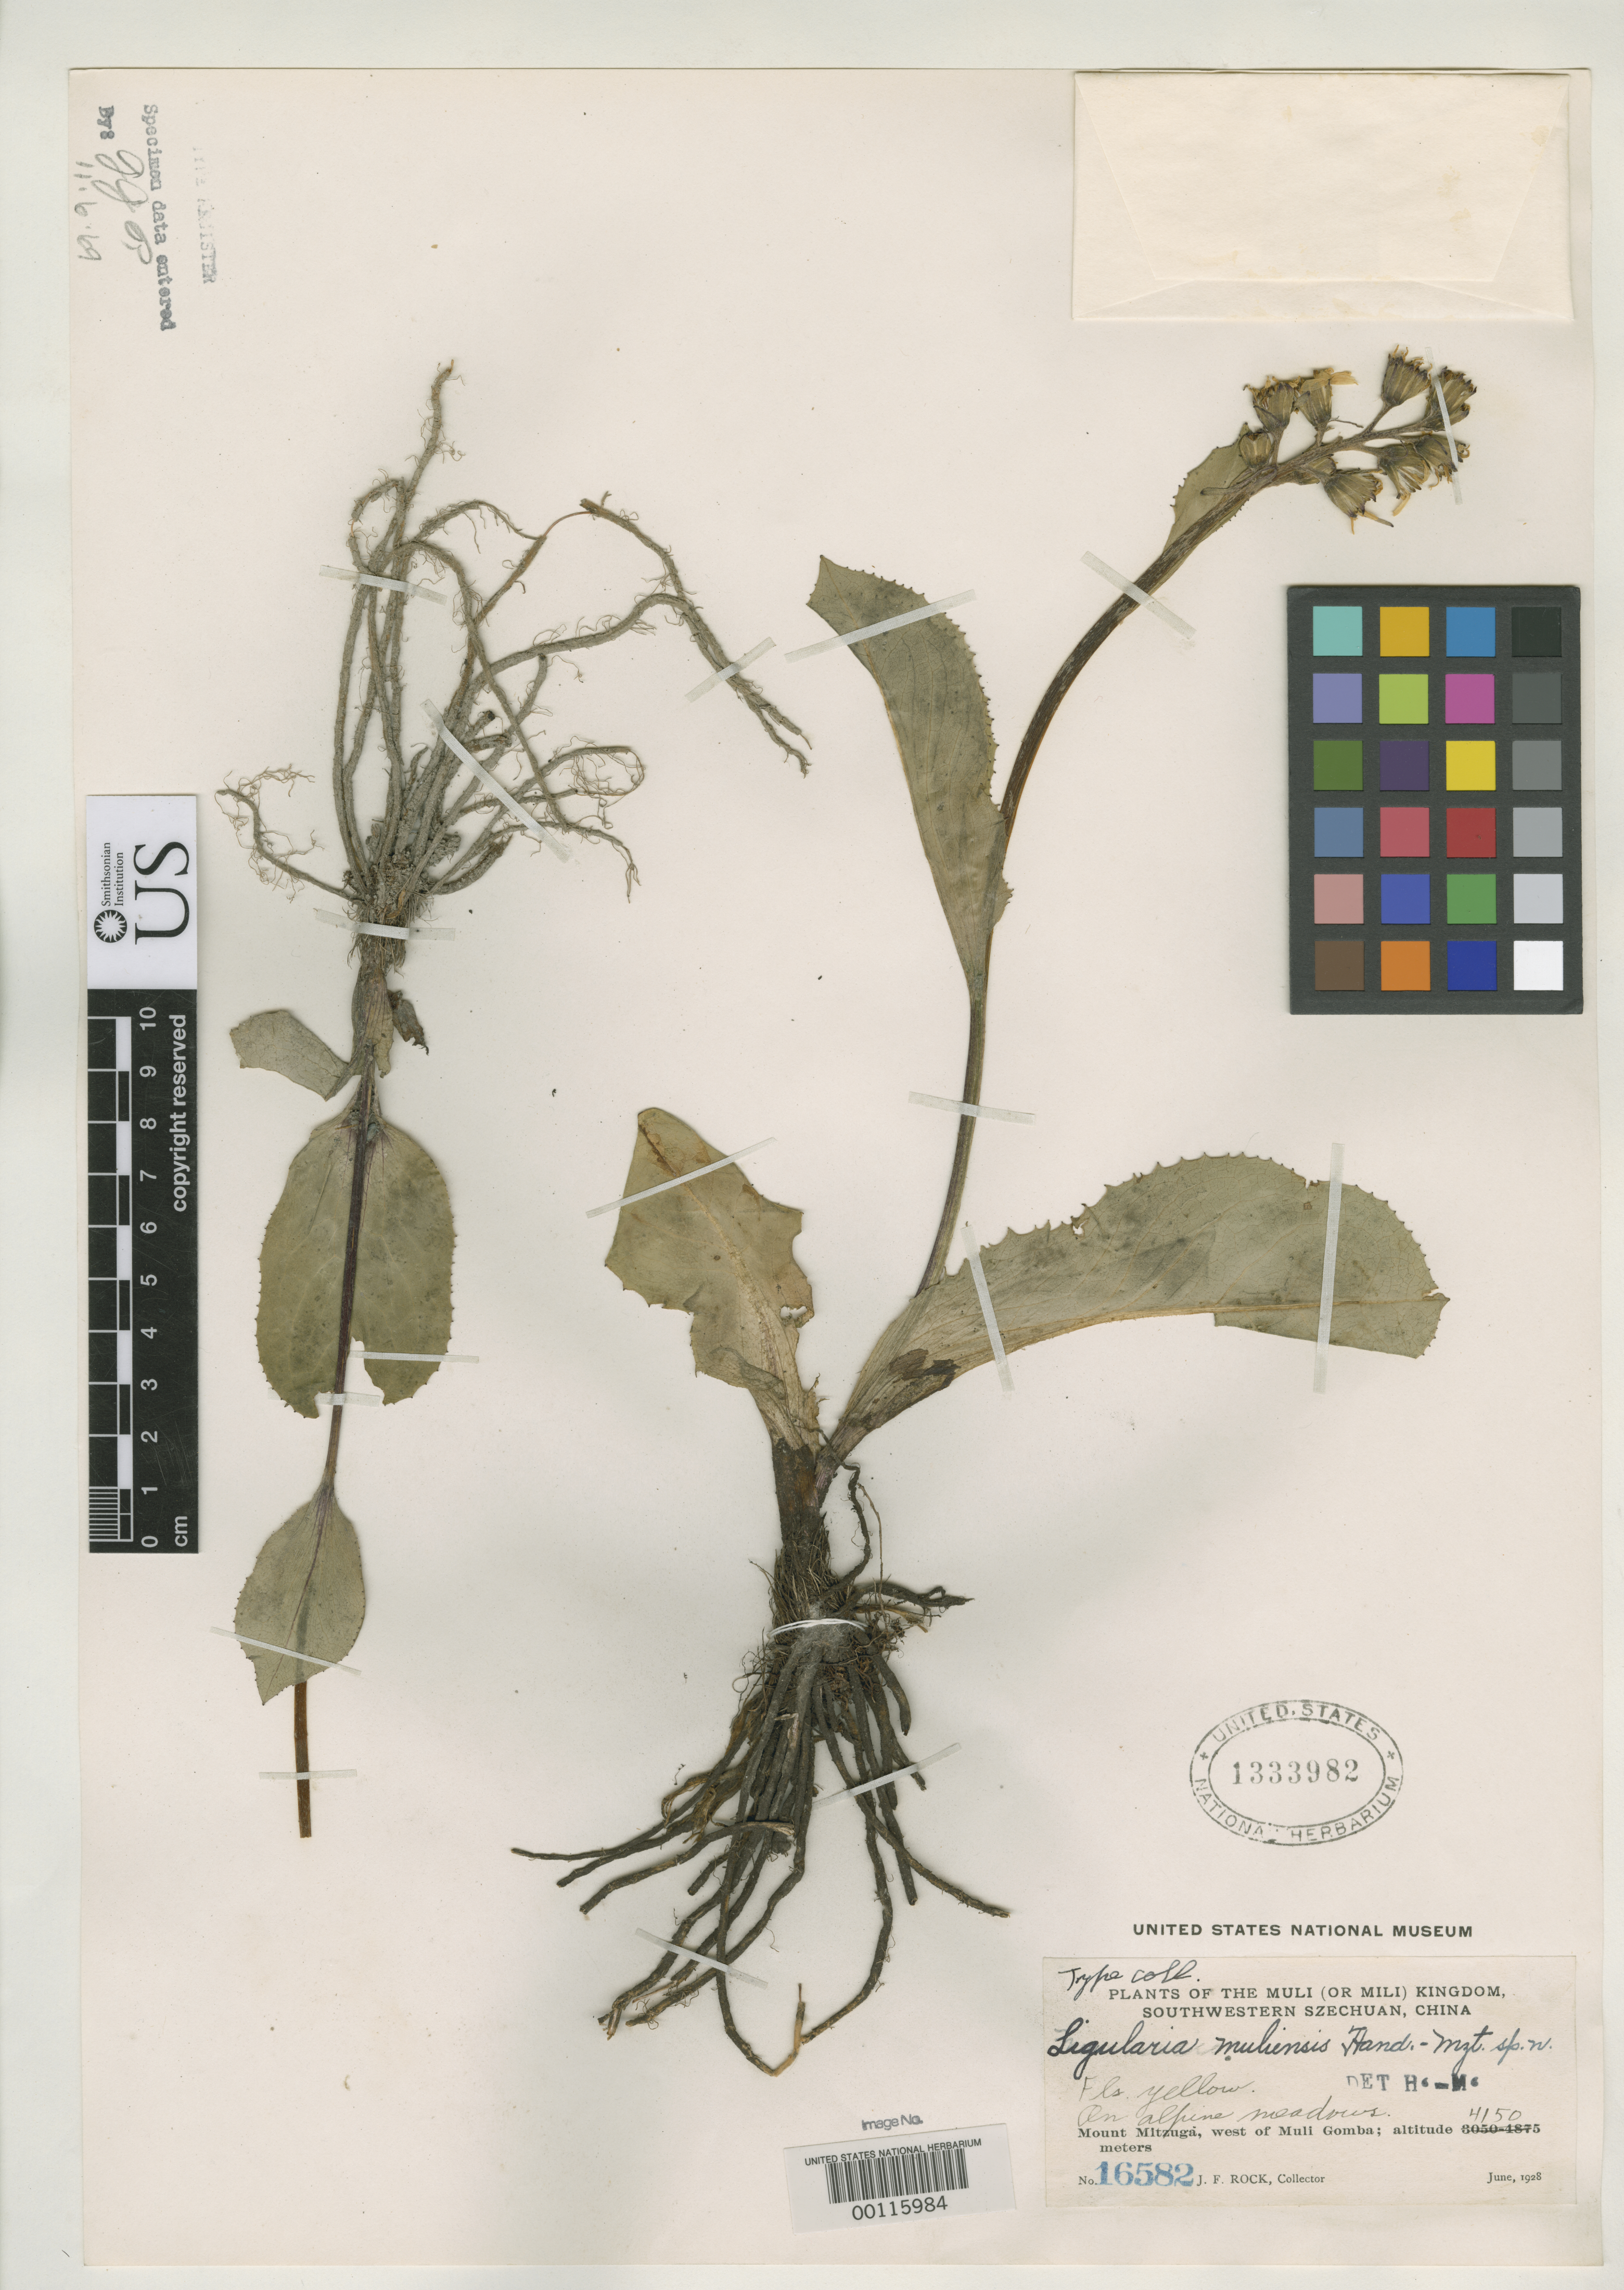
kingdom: Plantae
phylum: Tracheophyta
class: Magnoliopsida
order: Asterales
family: Asteraceae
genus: Ligularia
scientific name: Ligularia muliensis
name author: Hand.-Mazz.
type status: Isotype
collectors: J. F. Rock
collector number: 16582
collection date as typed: Jun 1928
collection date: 1928-06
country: China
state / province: Sichuan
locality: Muli Gomba.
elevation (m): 3050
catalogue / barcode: US 1333982